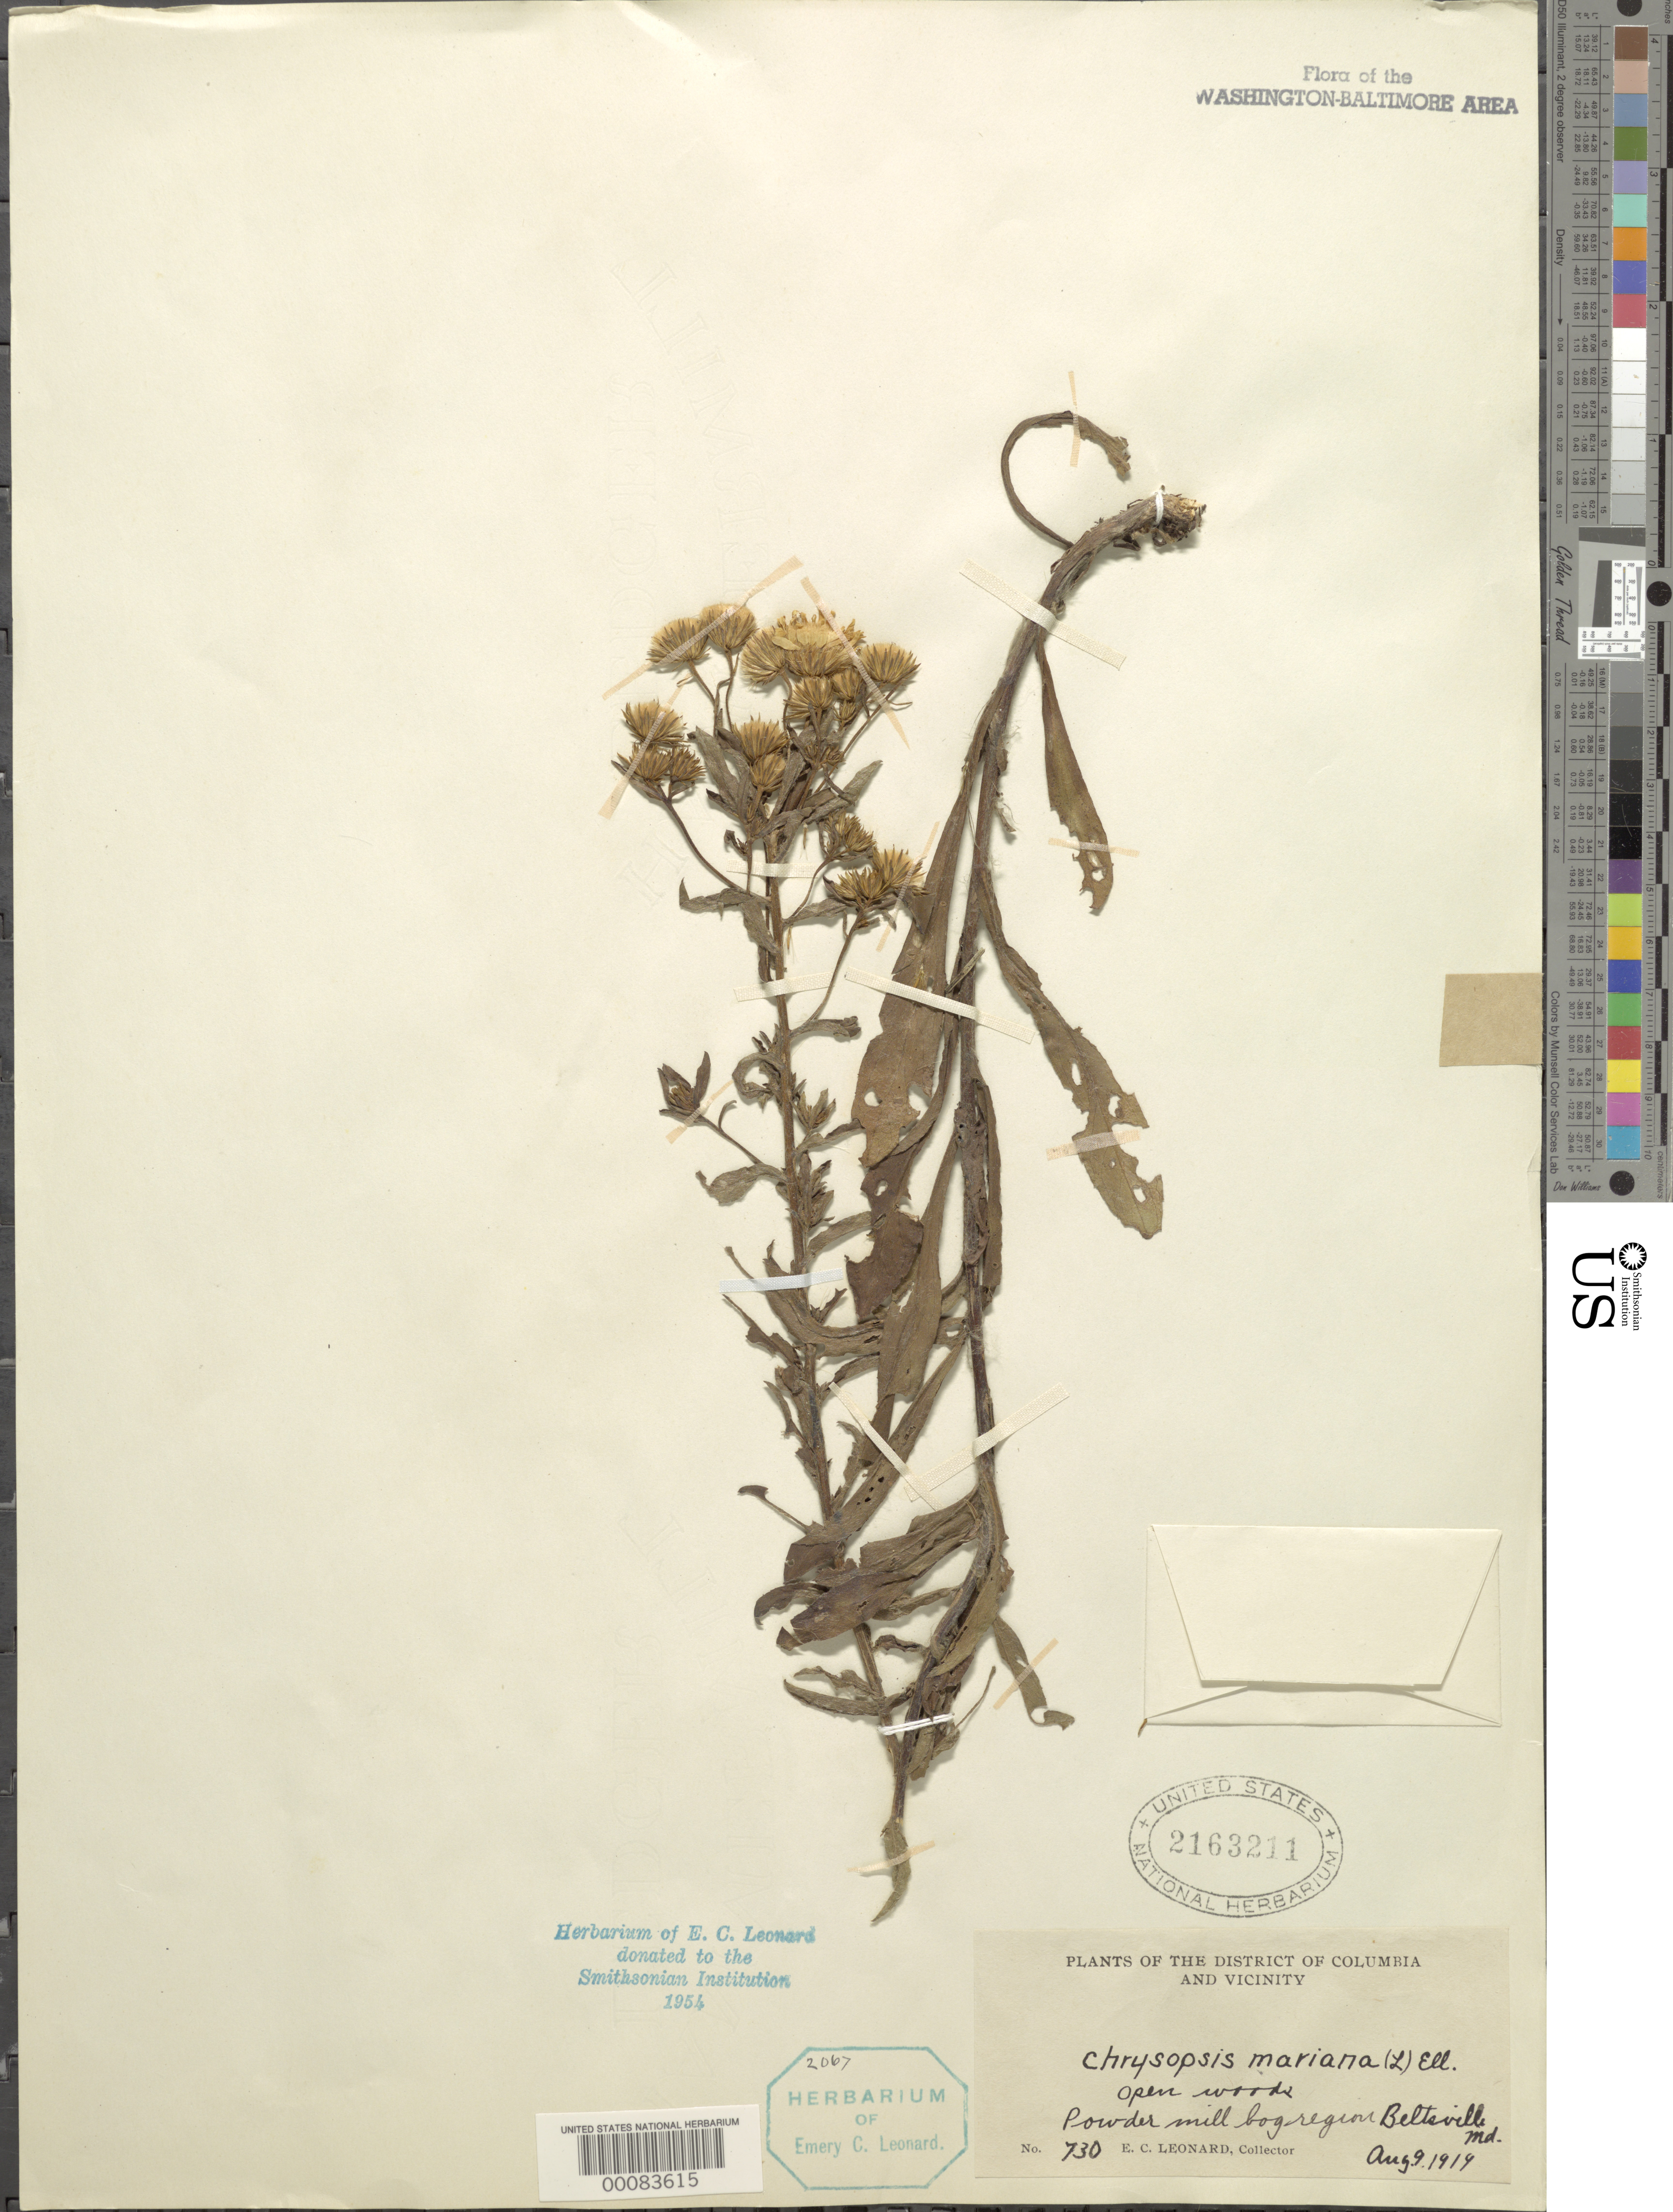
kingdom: Plantae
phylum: Tracheophyta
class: Magnoliopsida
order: Asterales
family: Asteraceae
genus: Chrysopsis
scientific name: Chrysopsis mariana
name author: (L.) Elliott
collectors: E. C. Leonard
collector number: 730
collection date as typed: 09 Aug 1919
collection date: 1919-08-09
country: United States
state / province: Maryland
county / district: Prince George's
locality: Powder Mill Bog Region, Beltsville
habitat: Open woods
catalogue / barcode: US 2163211